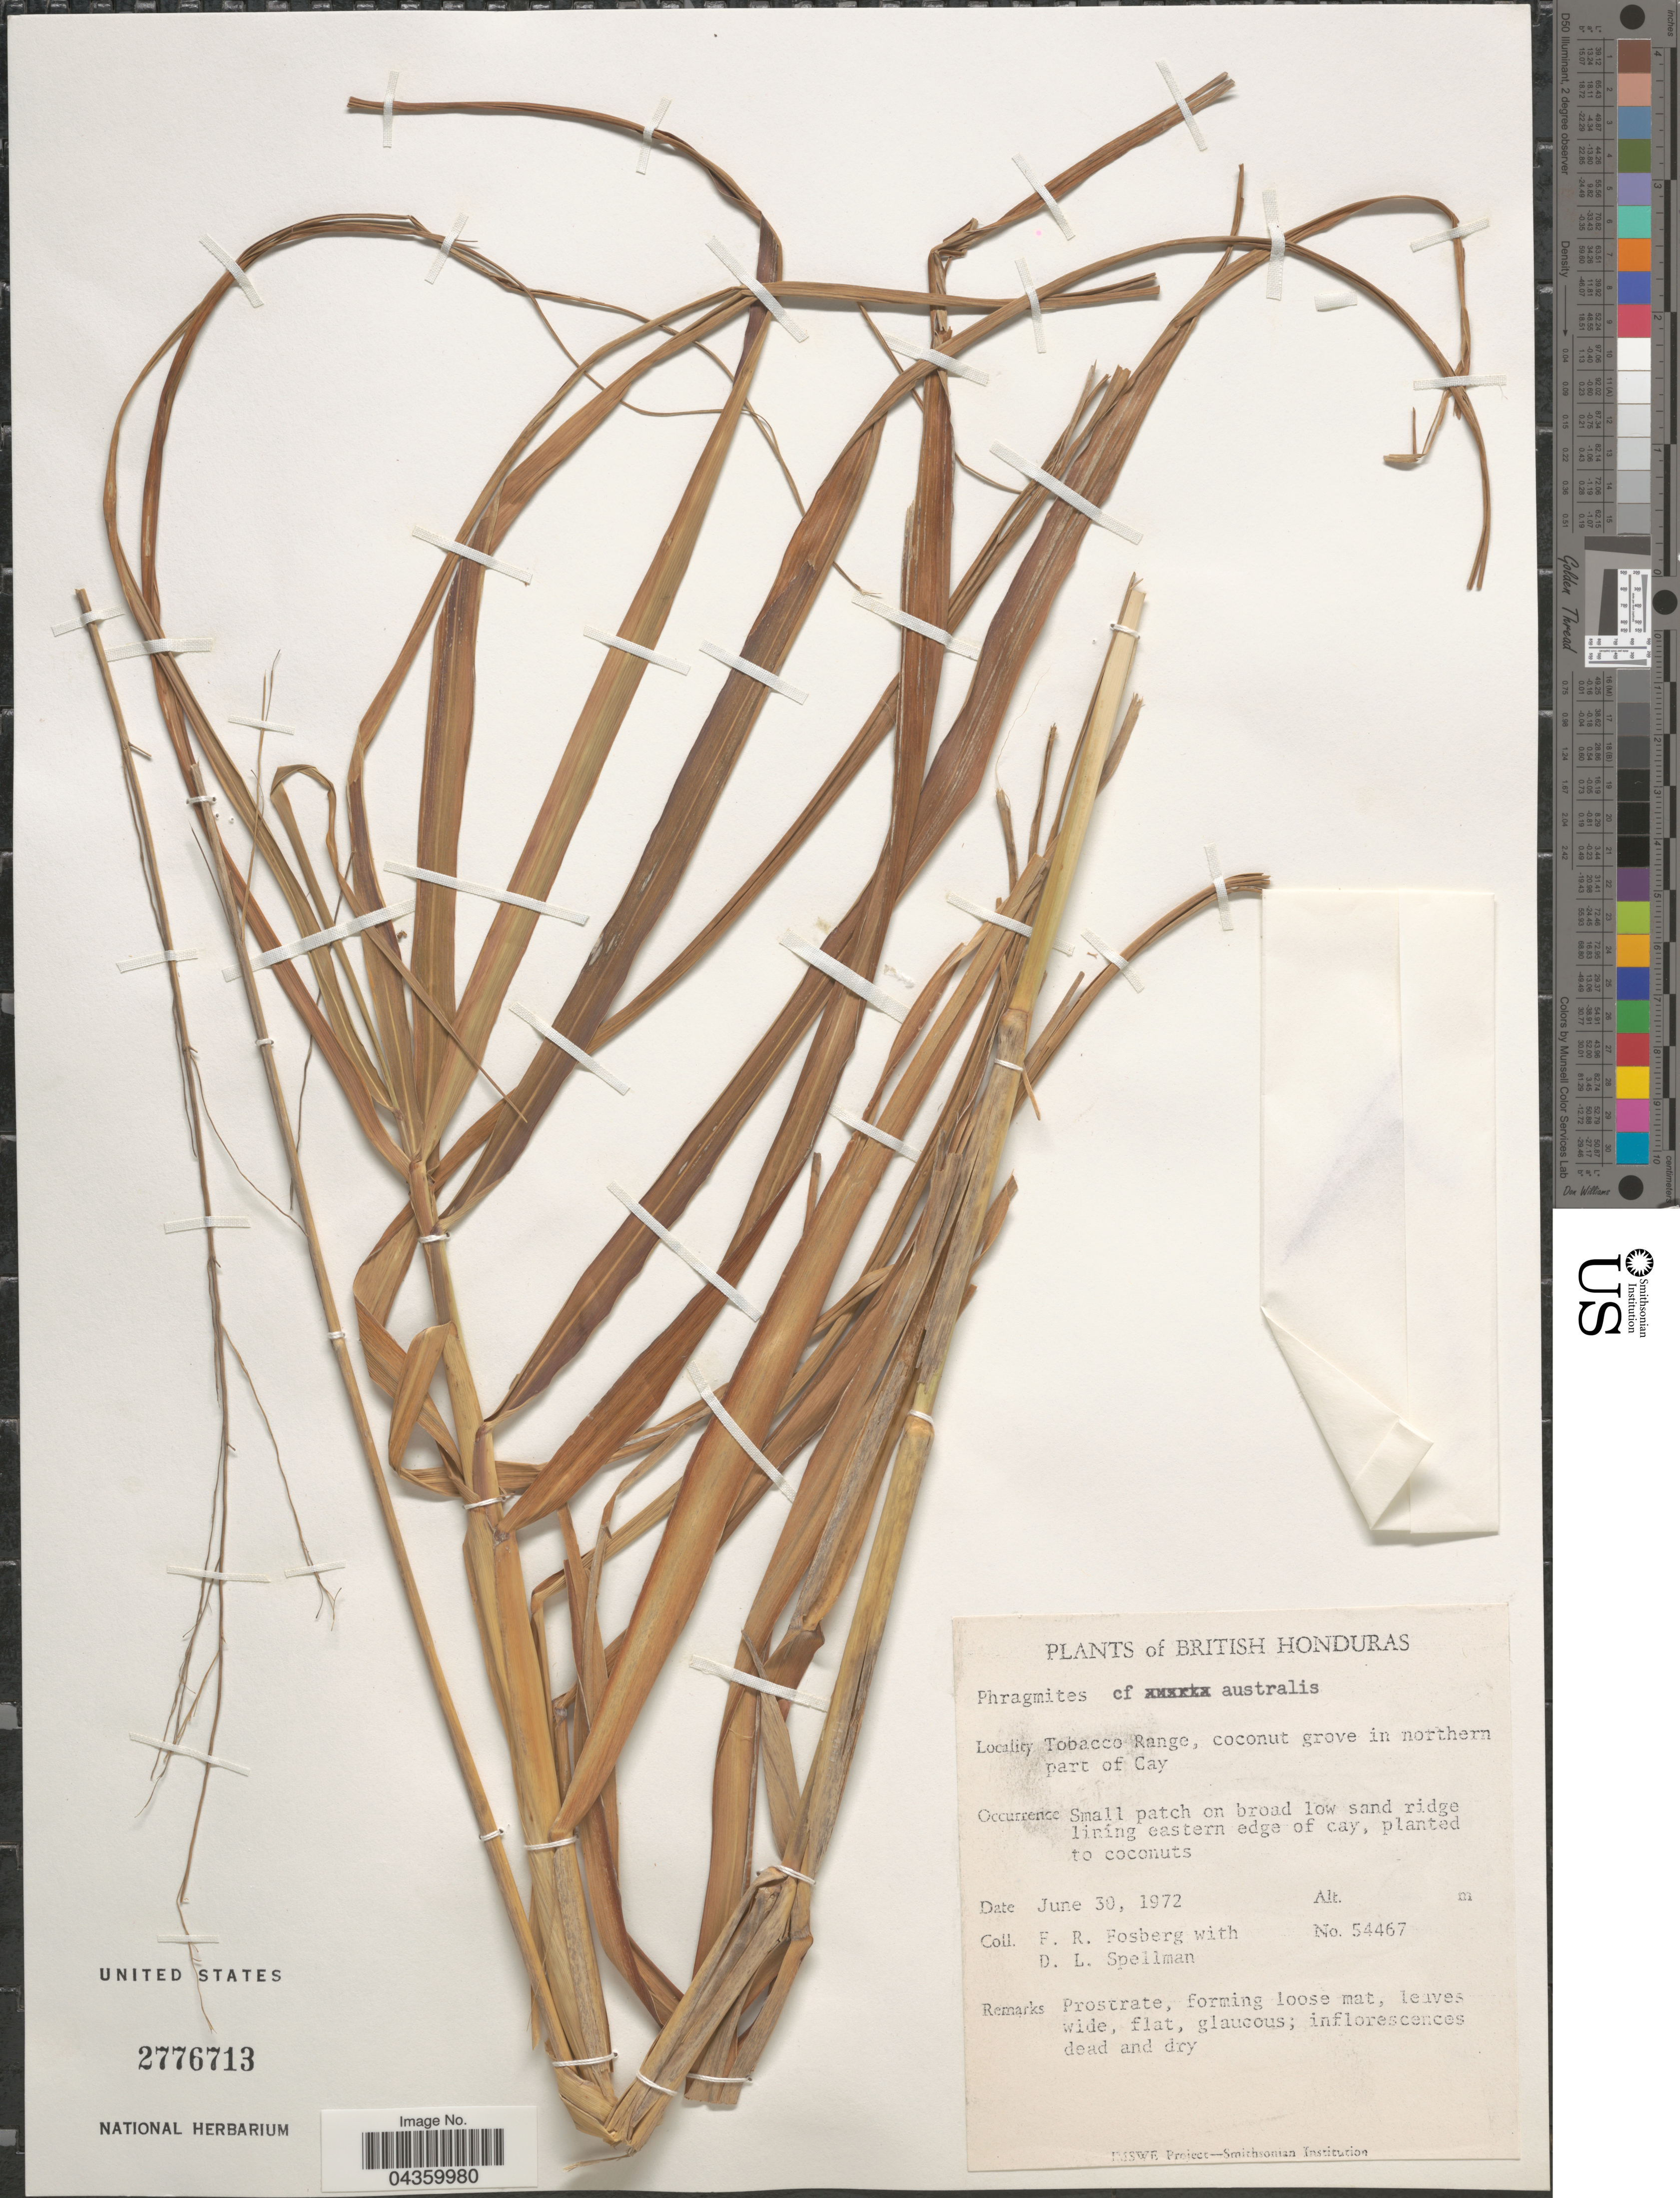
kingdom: Plantae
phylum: Tracheophyta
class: Liliopsida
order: Poales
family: Poaceae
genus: Phragmites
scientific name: Phragmites australis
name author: (Cav.) Trin. ex Steud.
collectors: F. R. Fosberg & D. L. Spellman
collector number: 54467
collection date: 1972-06-30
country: Belize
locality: British Honduras. Tobacco Range, coconut grove in northern part of Cay. On broad low sand ridge lining eastern edge of cay.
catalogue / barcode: US 2776713